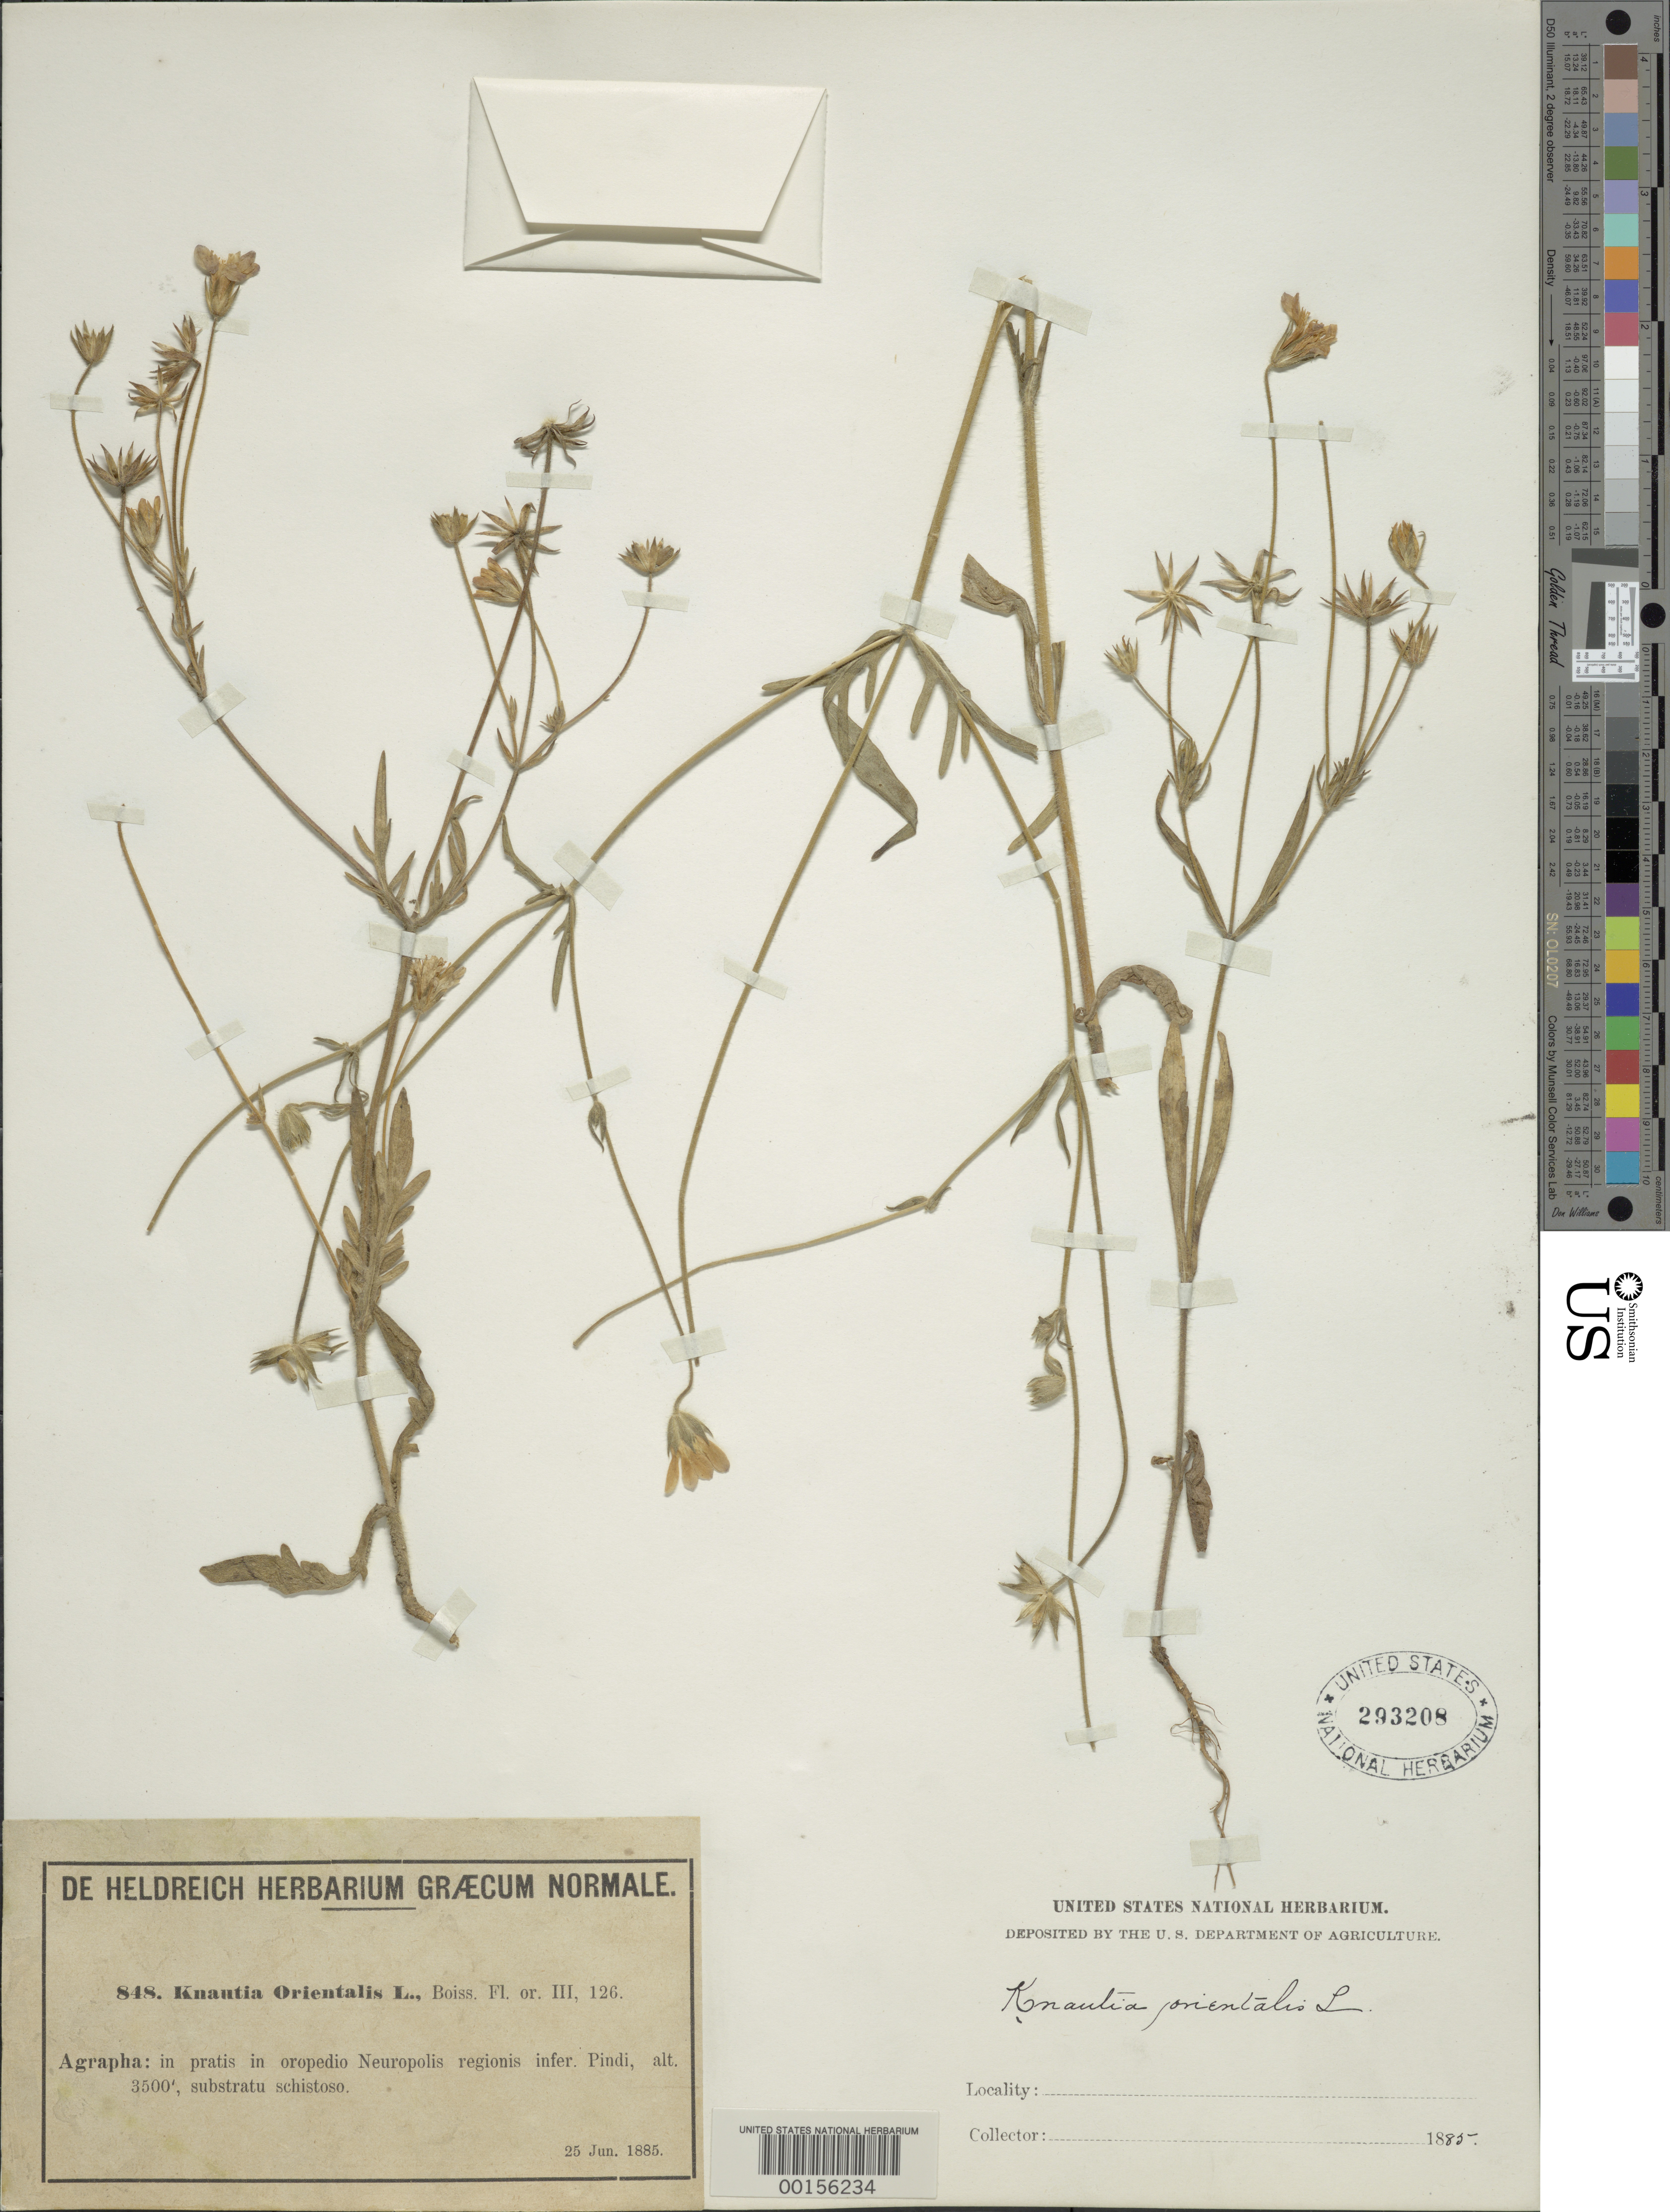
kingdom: Plantae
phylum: Tracheophyta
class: Magnoliopsida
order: Dipsacales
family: Caprifoliaceae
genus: Knautia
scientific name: Knautia orientalis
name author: L.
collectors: -. de Heldreich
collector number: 848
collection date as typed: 25 Jun 1885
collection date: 1885-06-25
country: Greece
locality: Agrapha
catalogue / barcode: US 293208